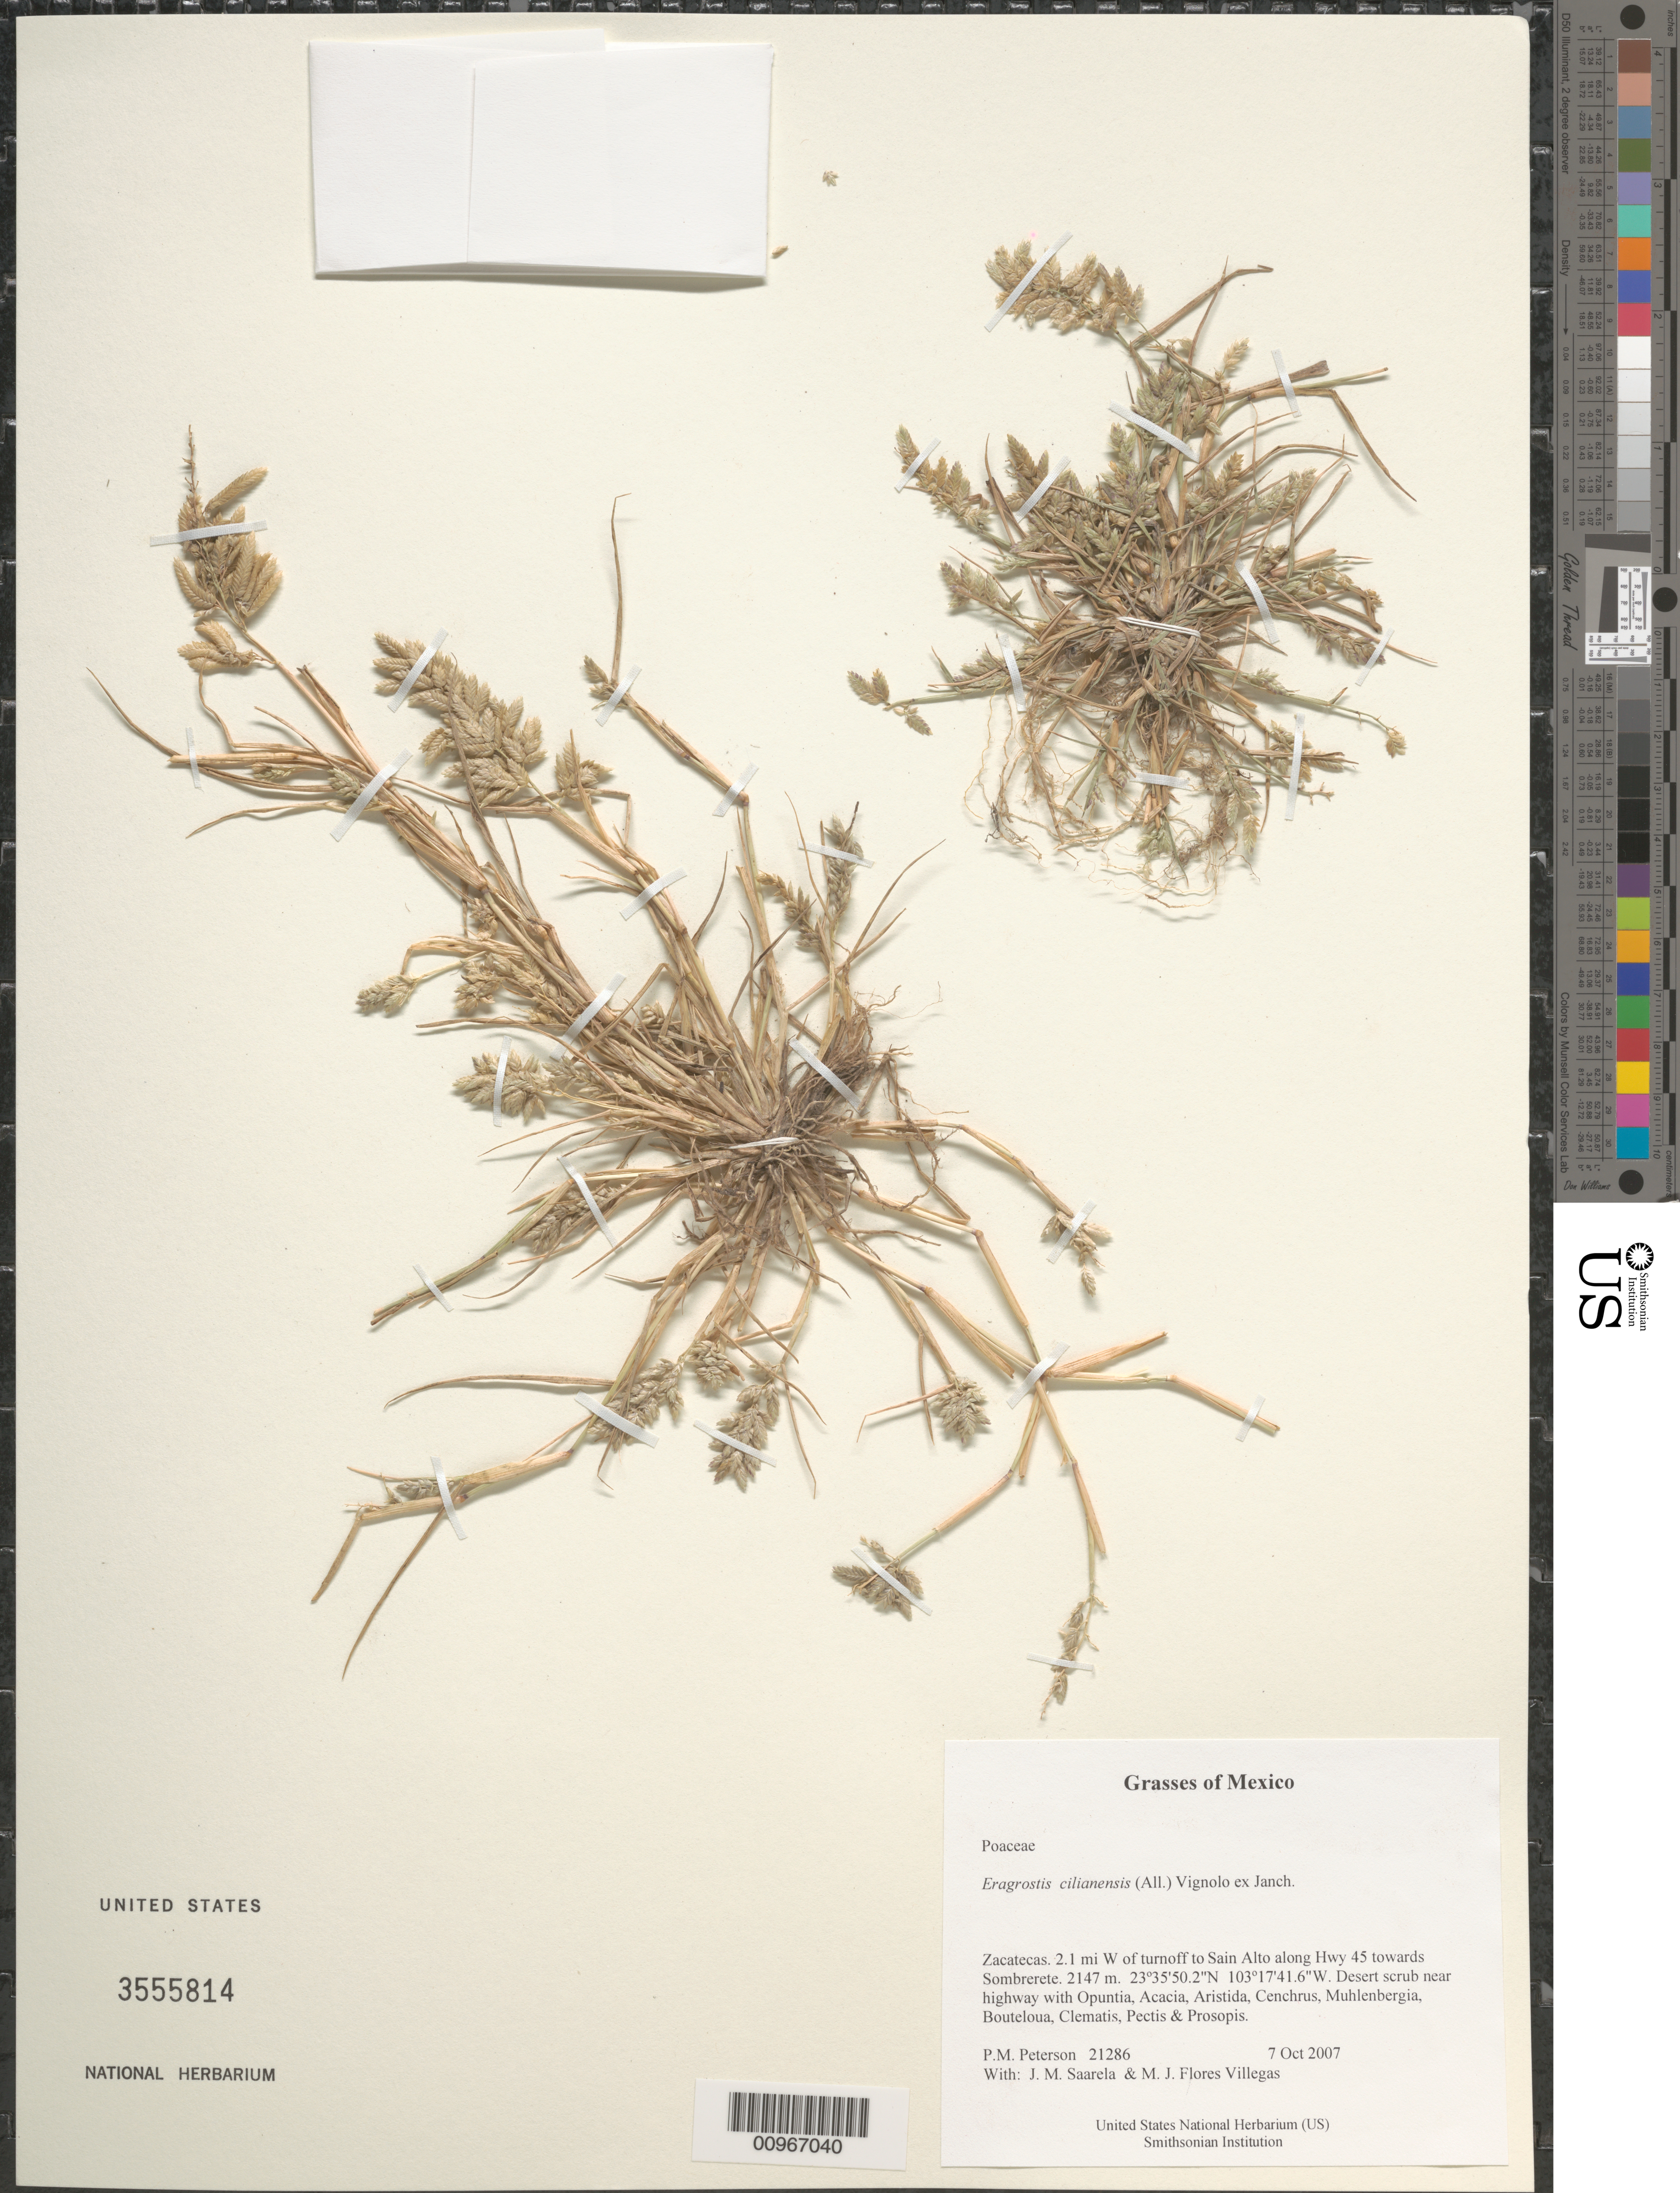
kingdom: Plantae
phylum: Tracheophyta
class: Liliopsida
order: Poales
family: Poaceae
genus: Eragrostis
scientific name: Eragrostis cilianensis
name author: (Bellardi) Vignolo ex Janch.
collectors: P. M. Peterson, J. Saarela & M. Flores Villegas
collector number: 21286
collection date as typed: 07 Oct 2007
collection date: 2007-10-07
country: Mexico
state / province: Zacatecas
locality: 2.1 mi W of turnoff to Sain Alto along Hwy 45 towards Sombrerete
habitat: Desert scrub near highway with Opuntia, Acacia, Aristida, Cenchrus, Muhlenbergia, Bouteloua, Clematis, Pectis & Prosopis.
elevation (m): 2147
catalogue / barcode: US 3555814